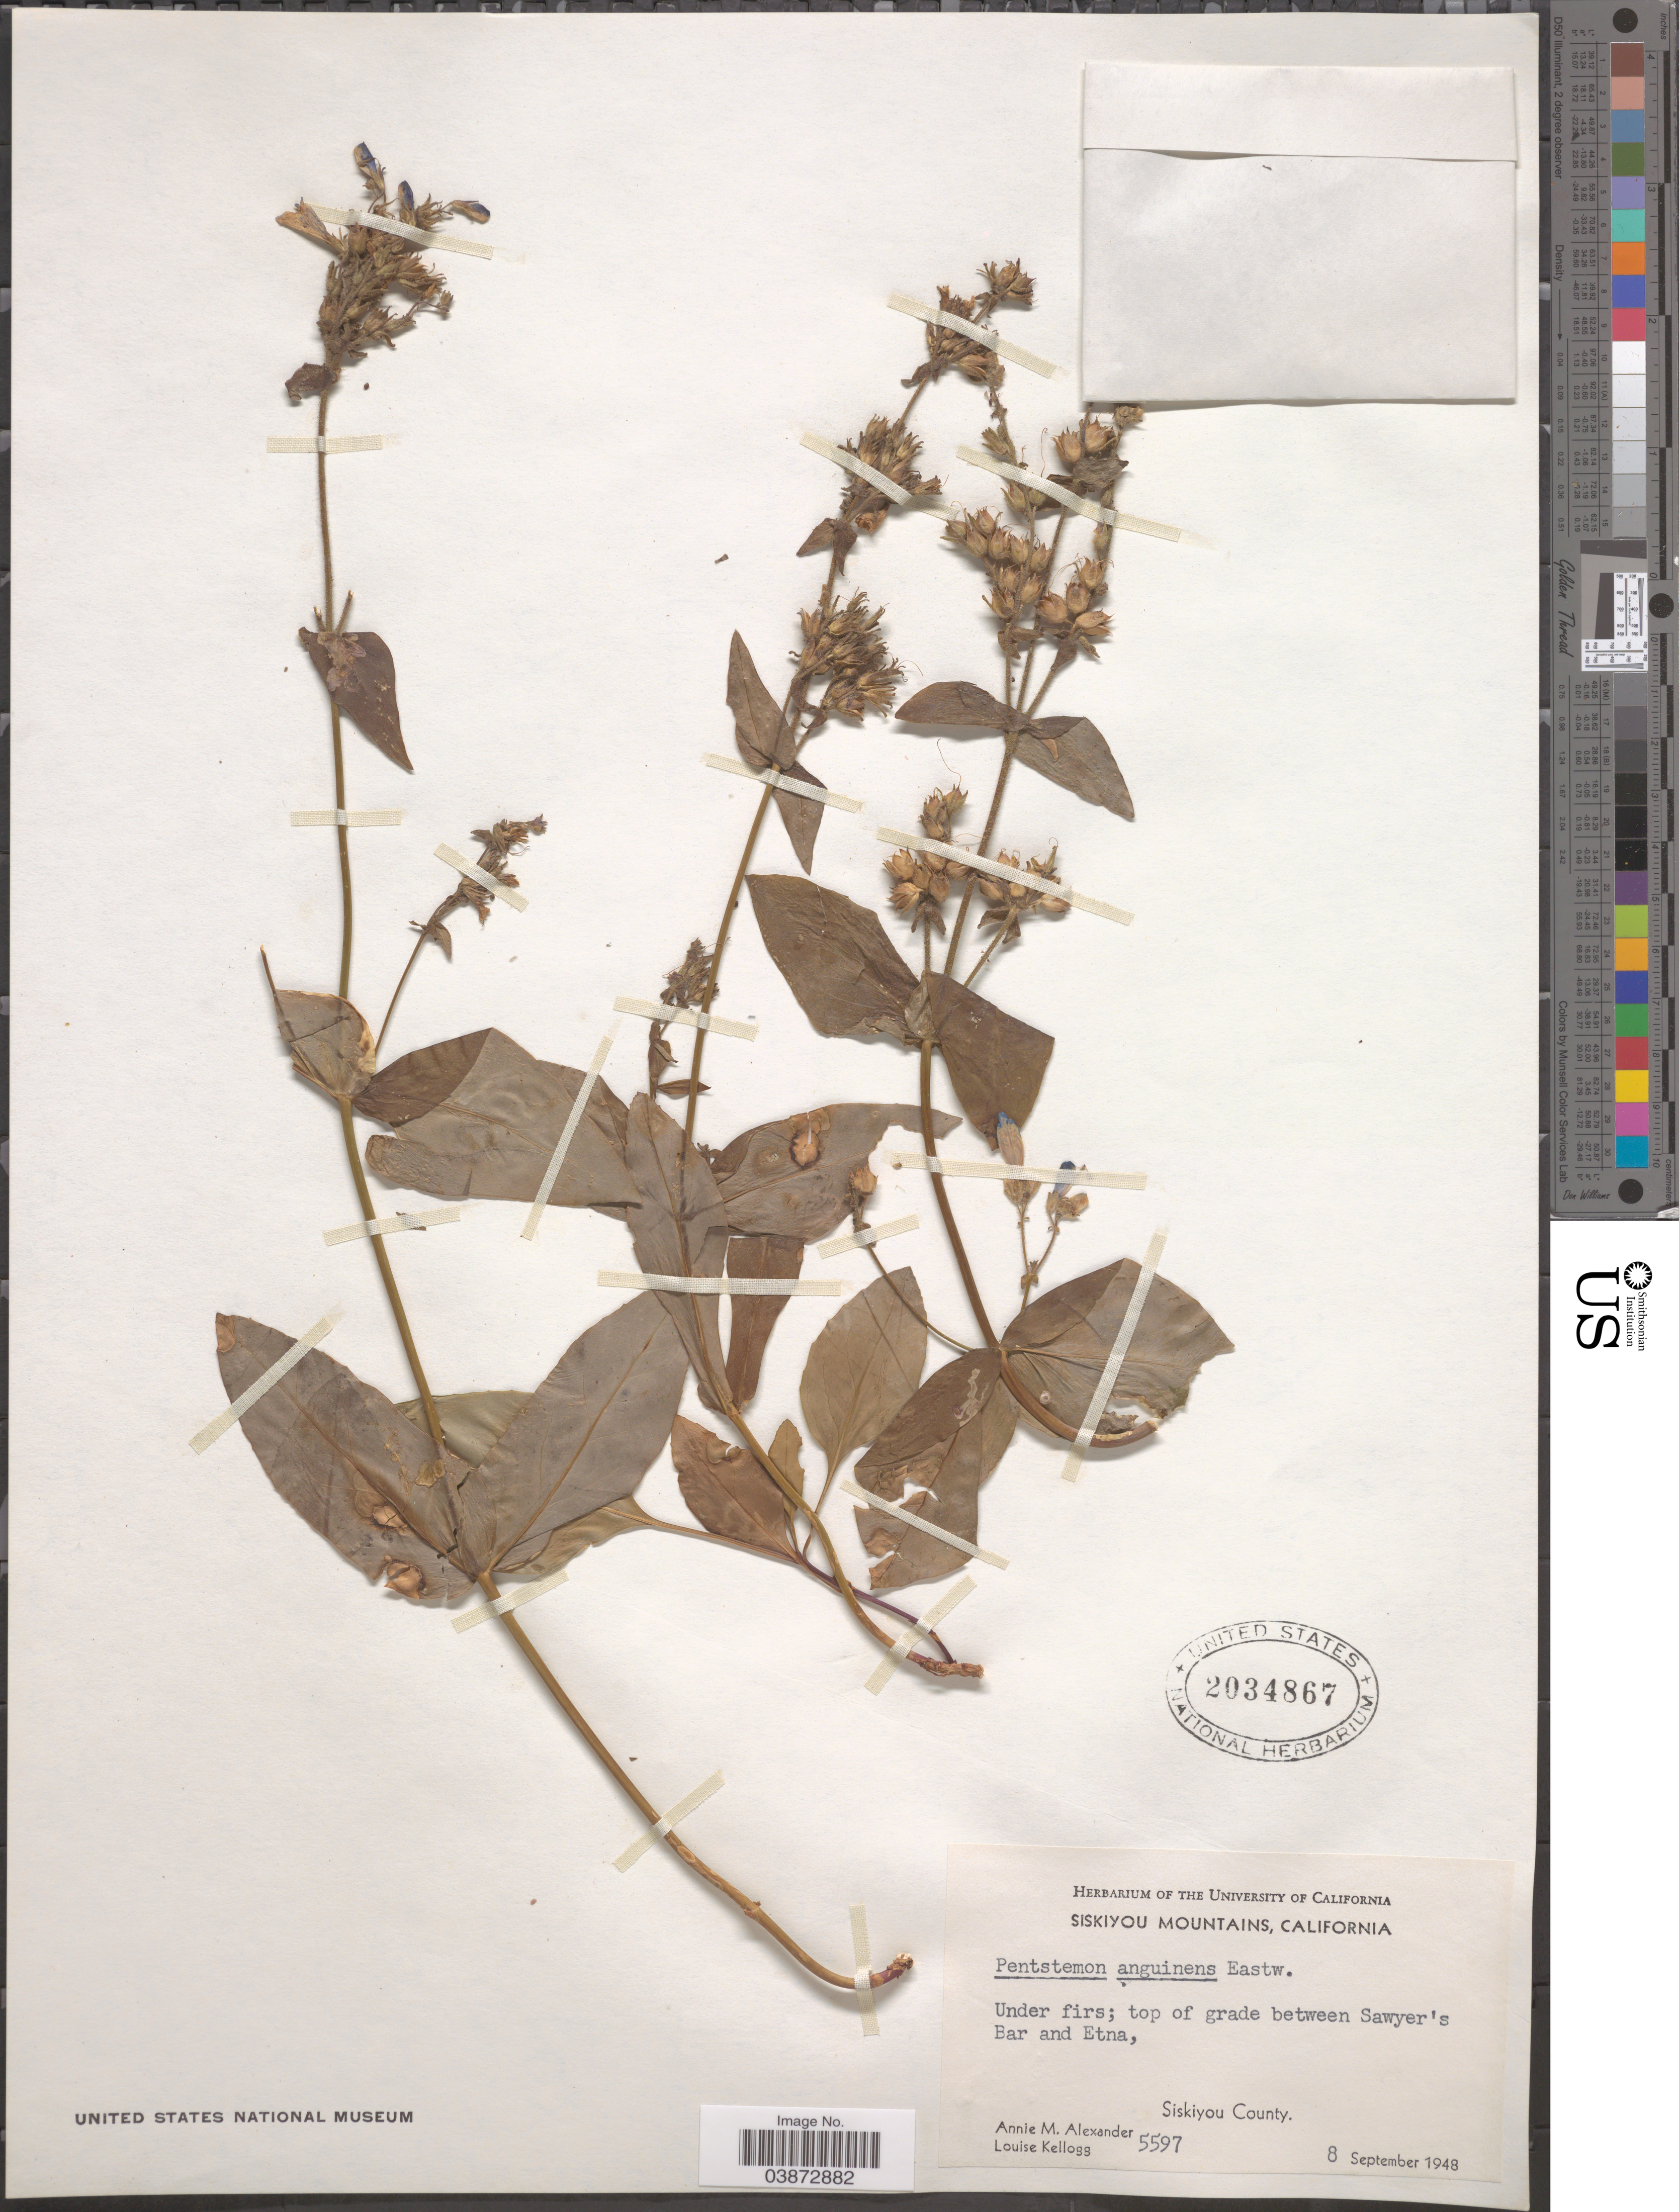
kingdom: Plantae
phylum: Tracheophyta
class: Magnoliopsida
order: Lamiales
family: Plantaginaceae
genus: Penstemon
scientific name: Penstemon anguineus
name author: Eastw.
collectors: A. M. Alexander & L. Kellogg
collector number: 5597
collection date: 1948-09-08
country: United States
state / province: California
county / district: Siskiyou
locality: Siskiyou Mountains. Top of grade between Sawyer's Bar and Etna, Siskiyou County.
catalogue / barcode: US 2034867